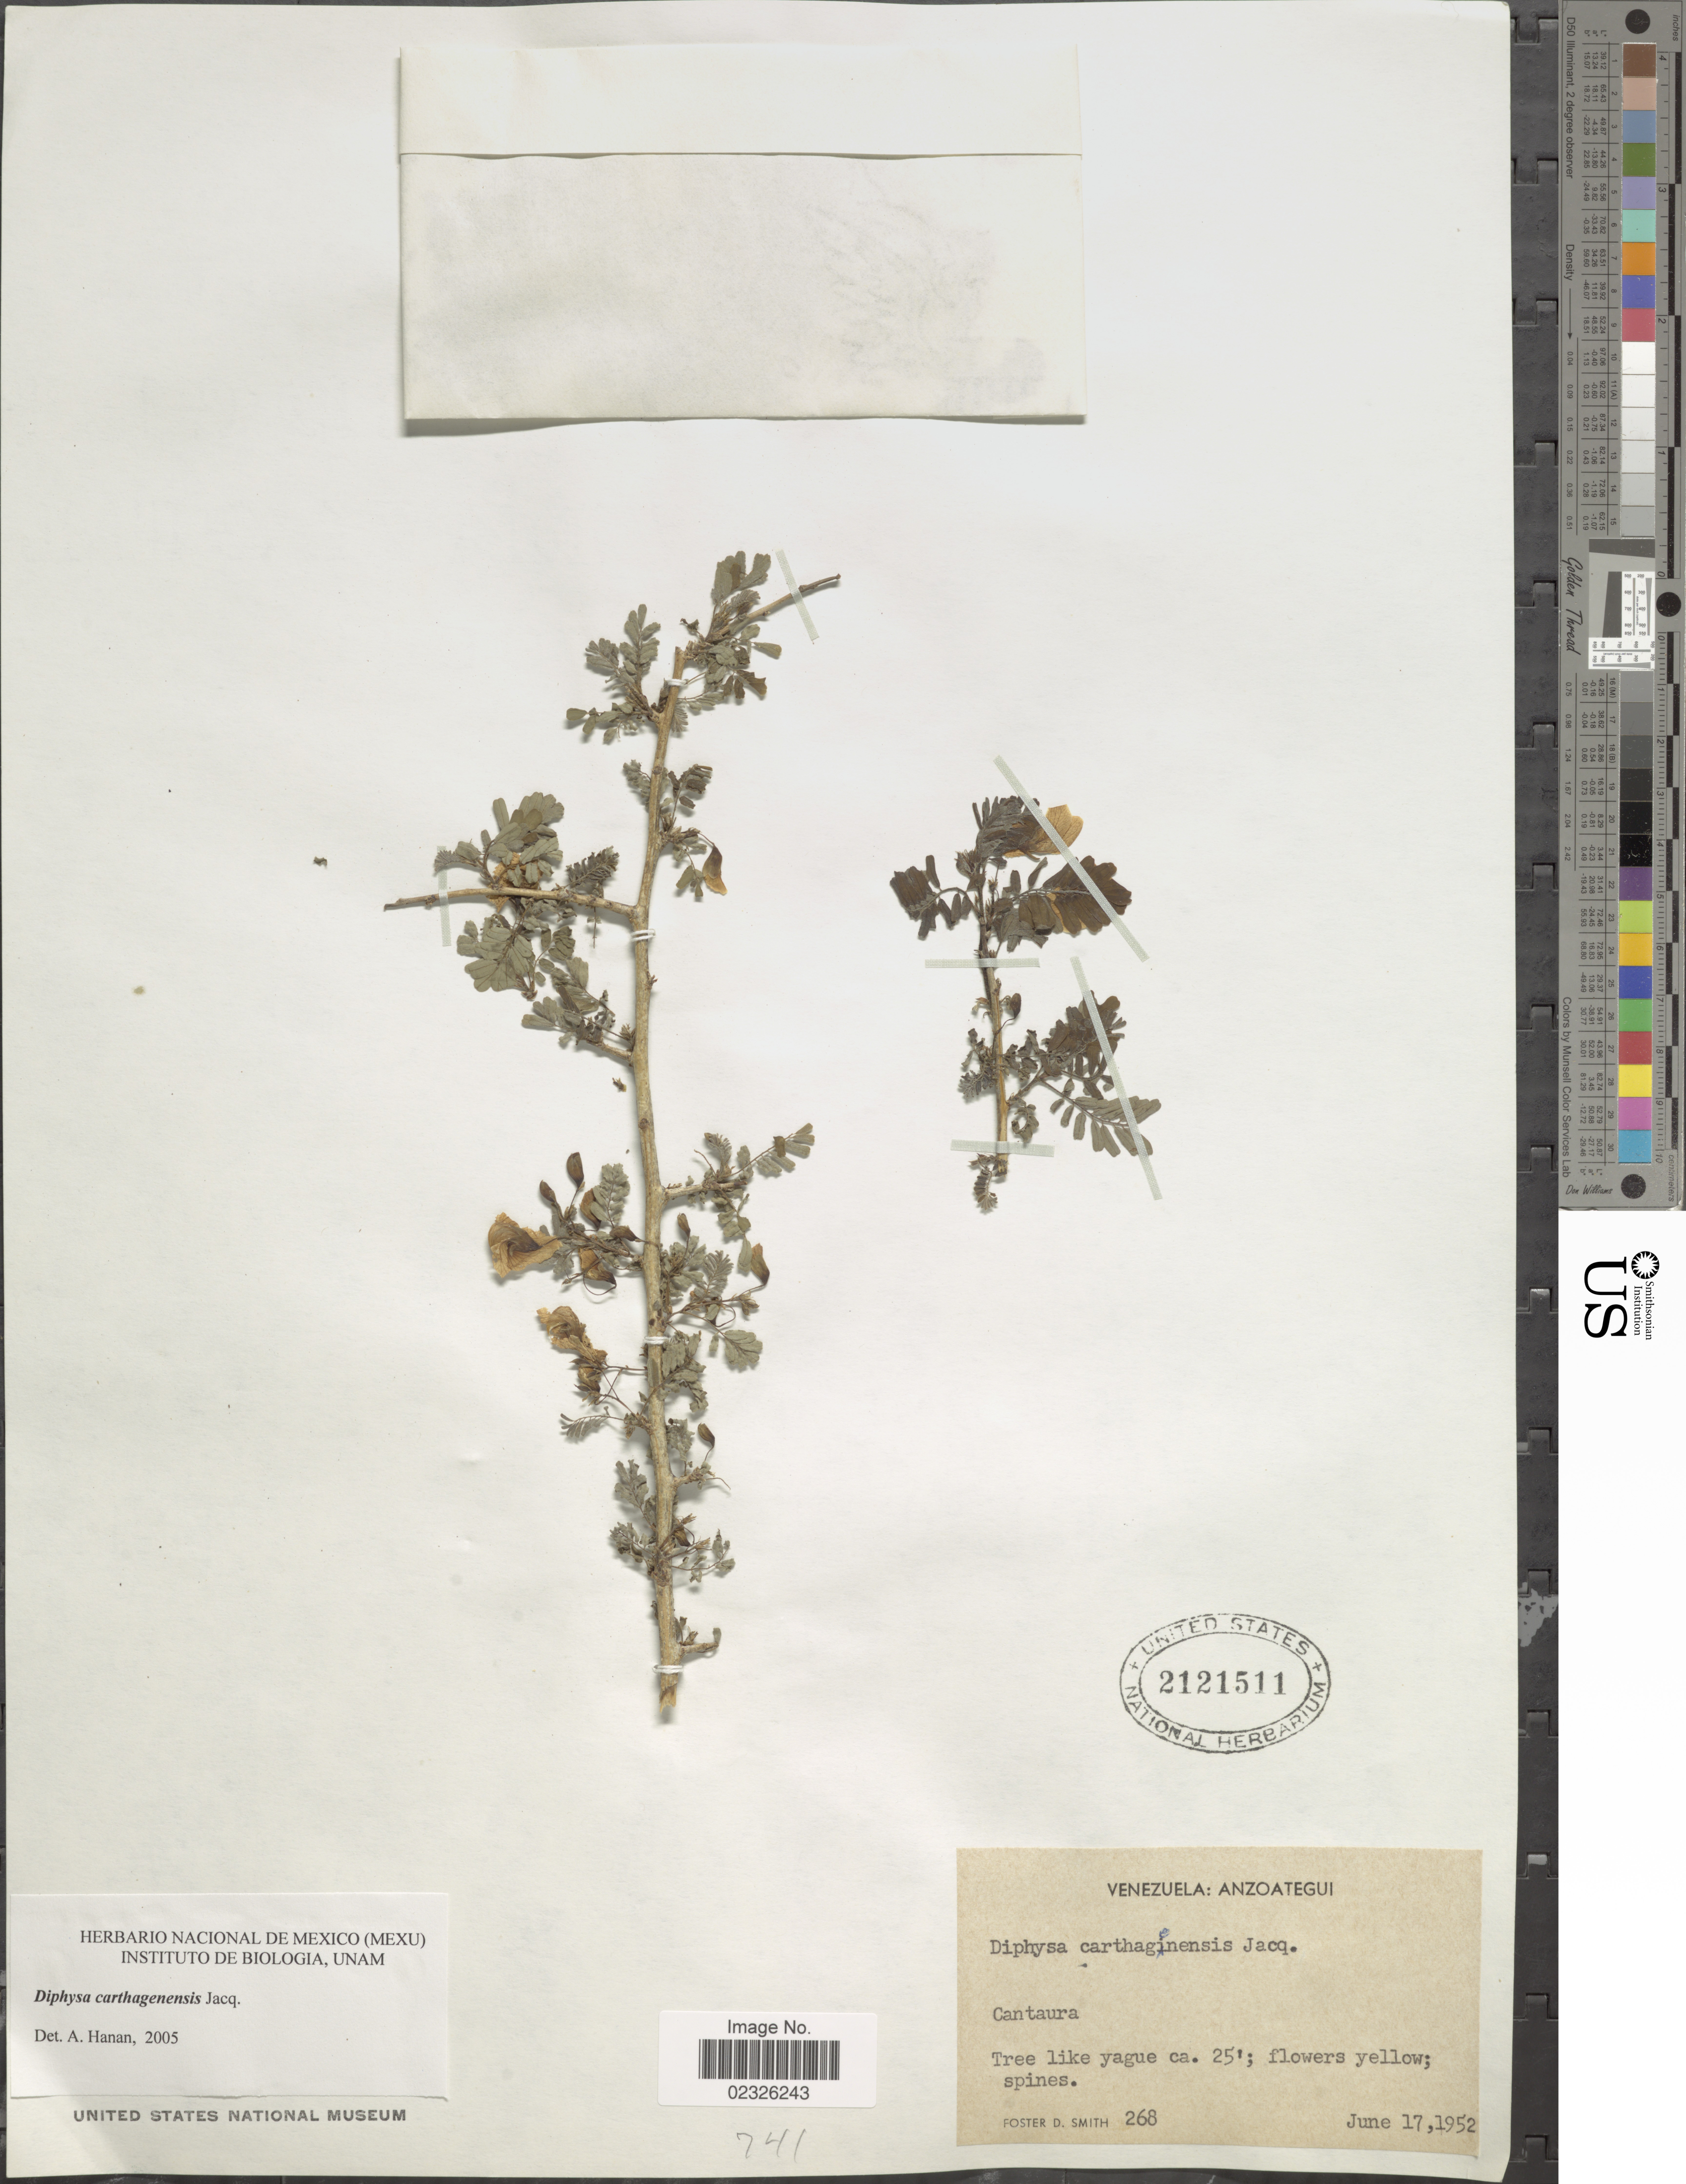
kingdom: Plantae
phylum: Tracheophyta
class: Magnoliopsida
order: Fabales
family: Fabaceae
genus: Diphysa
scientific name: Diphysa carthagenensis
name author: Jacq.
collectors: F. Smith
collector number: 268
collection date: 1952-06-17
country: Venezuela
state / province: Anzoategui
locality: Cantaura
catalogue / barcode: US 2121511